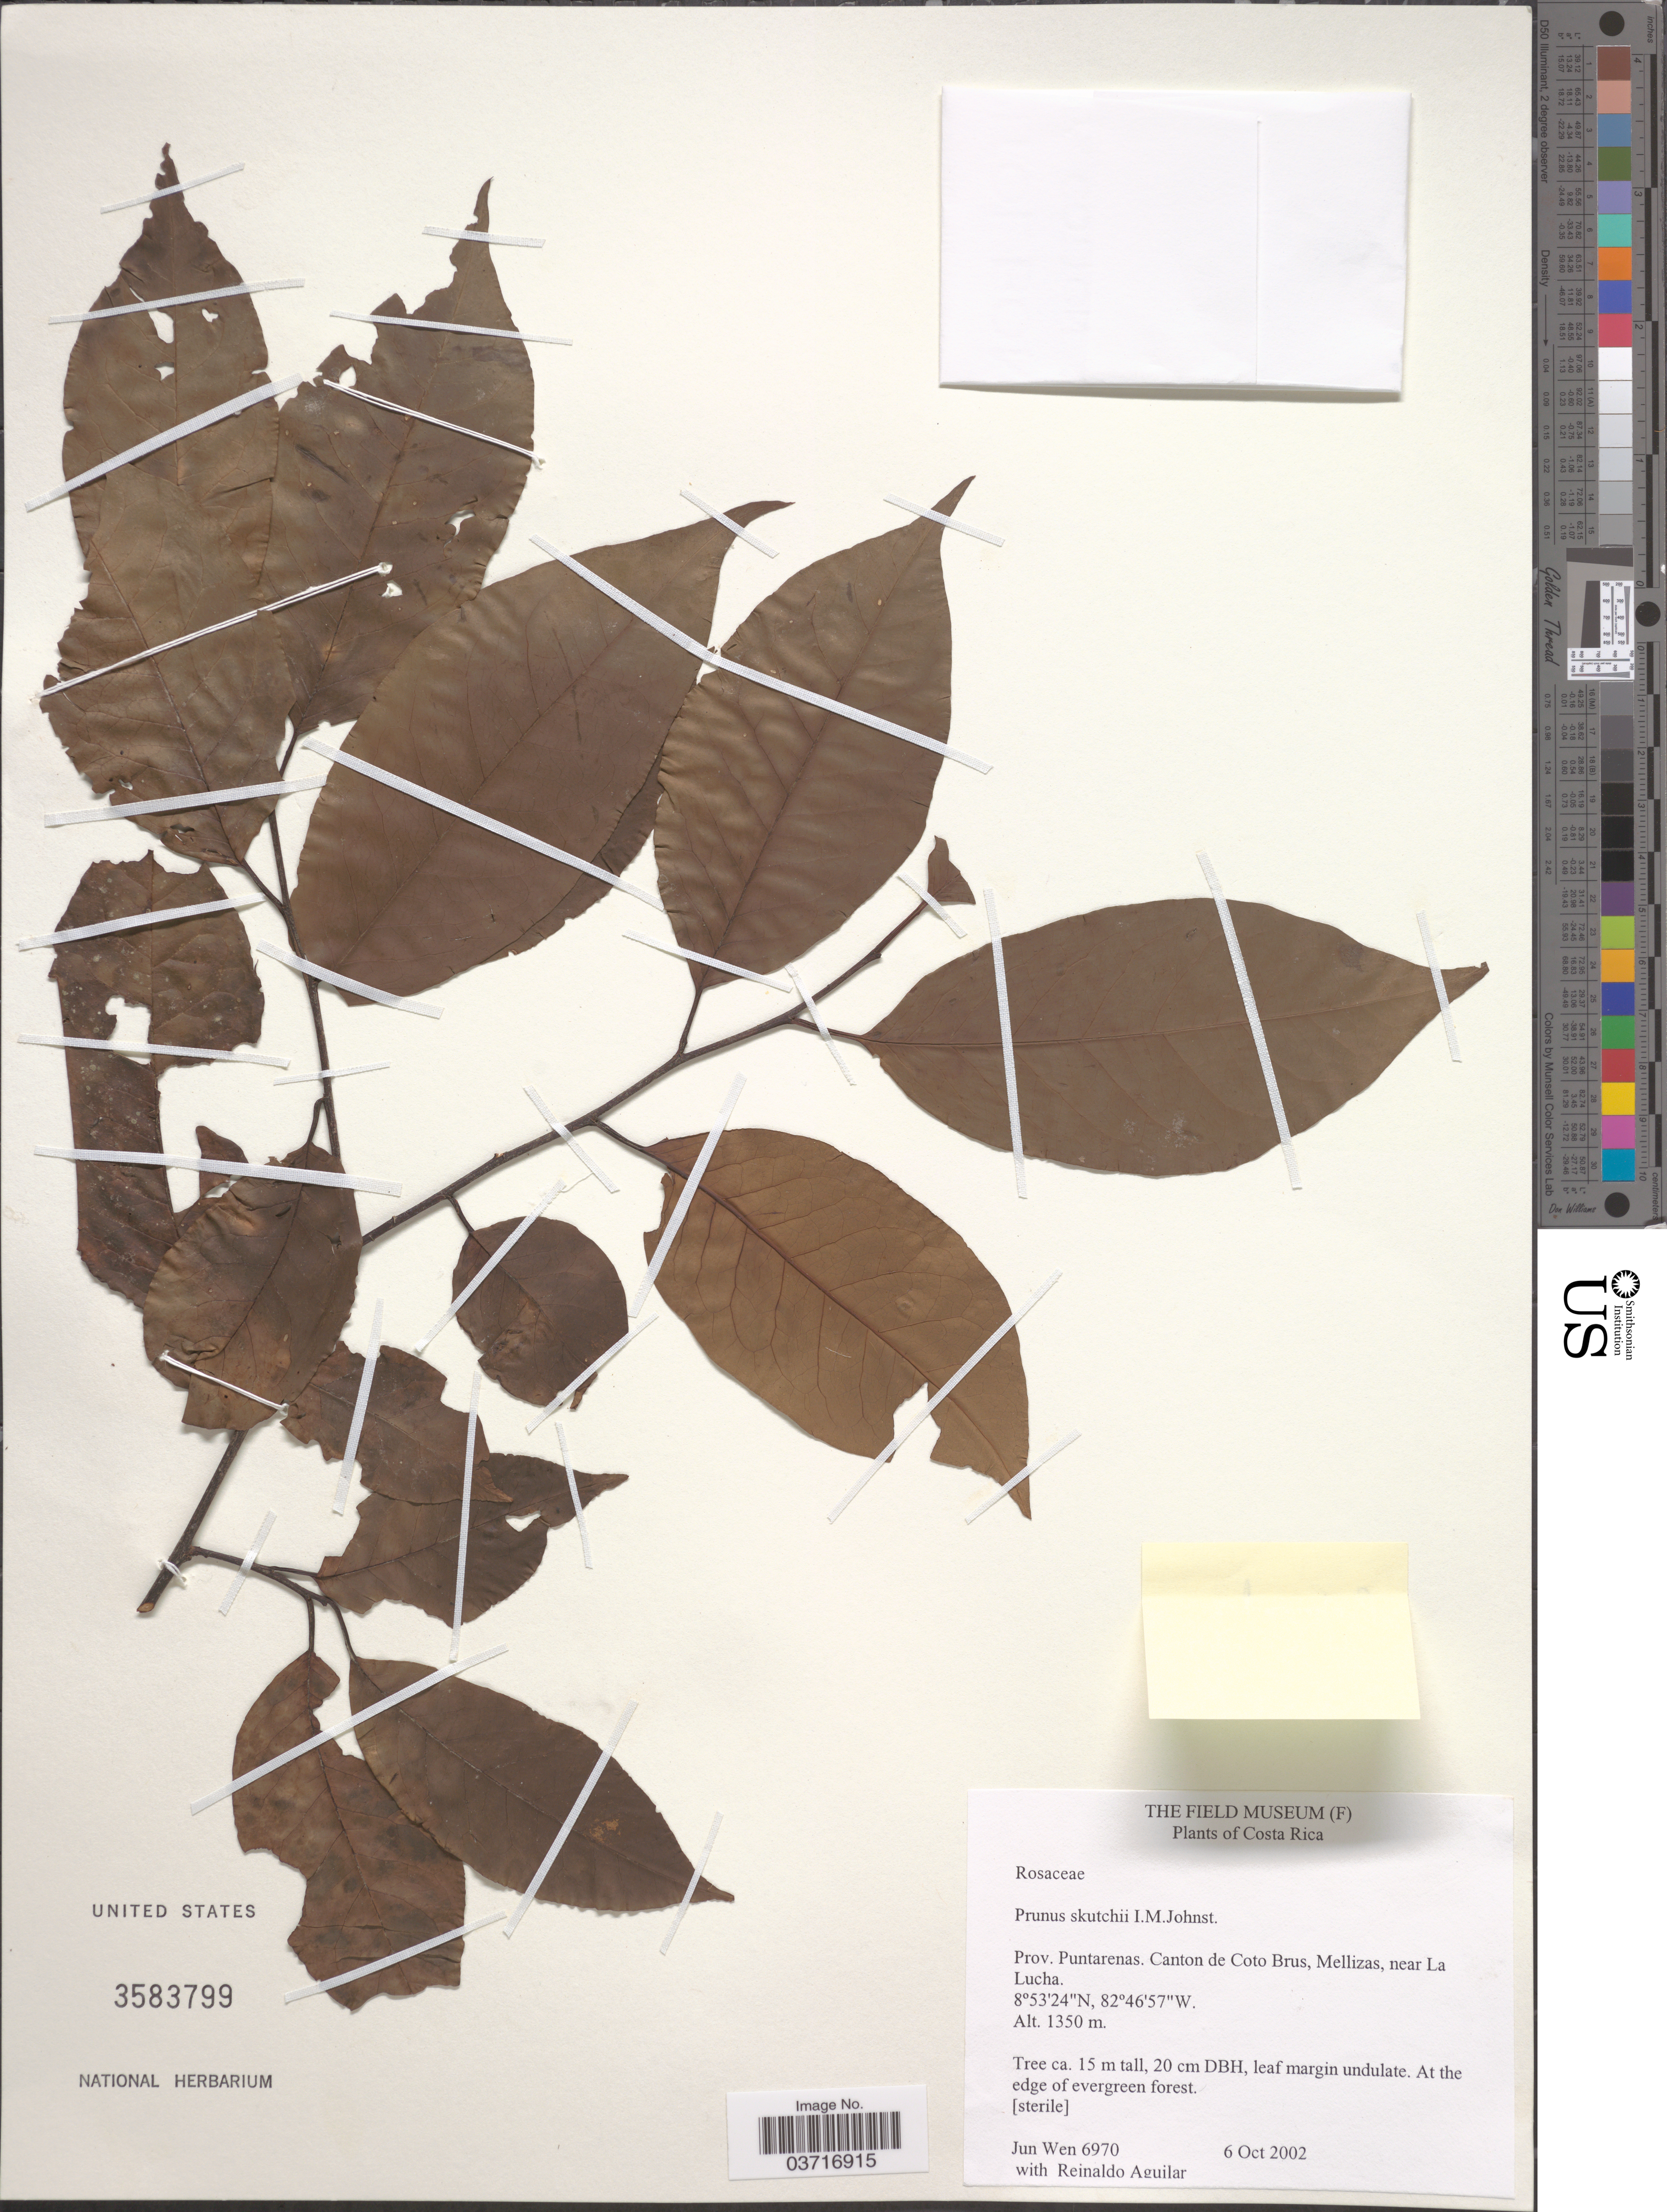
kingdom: Plantae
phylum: Tracheophyta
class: Magnoliopsida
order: Rosales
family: Rosaceae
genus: Prunus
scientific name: Prunus rhamnoides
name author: Koehne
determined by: Pérez-Zabala, Jorge A.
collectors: J. Wen & R. Aguilar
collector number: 6970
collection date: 2002-10-06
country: Costa Rica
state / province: Puntarenas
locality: Canton de Coto Brus, Mellizas, near La Lucha.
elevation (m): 1350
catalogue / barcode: US 3583799